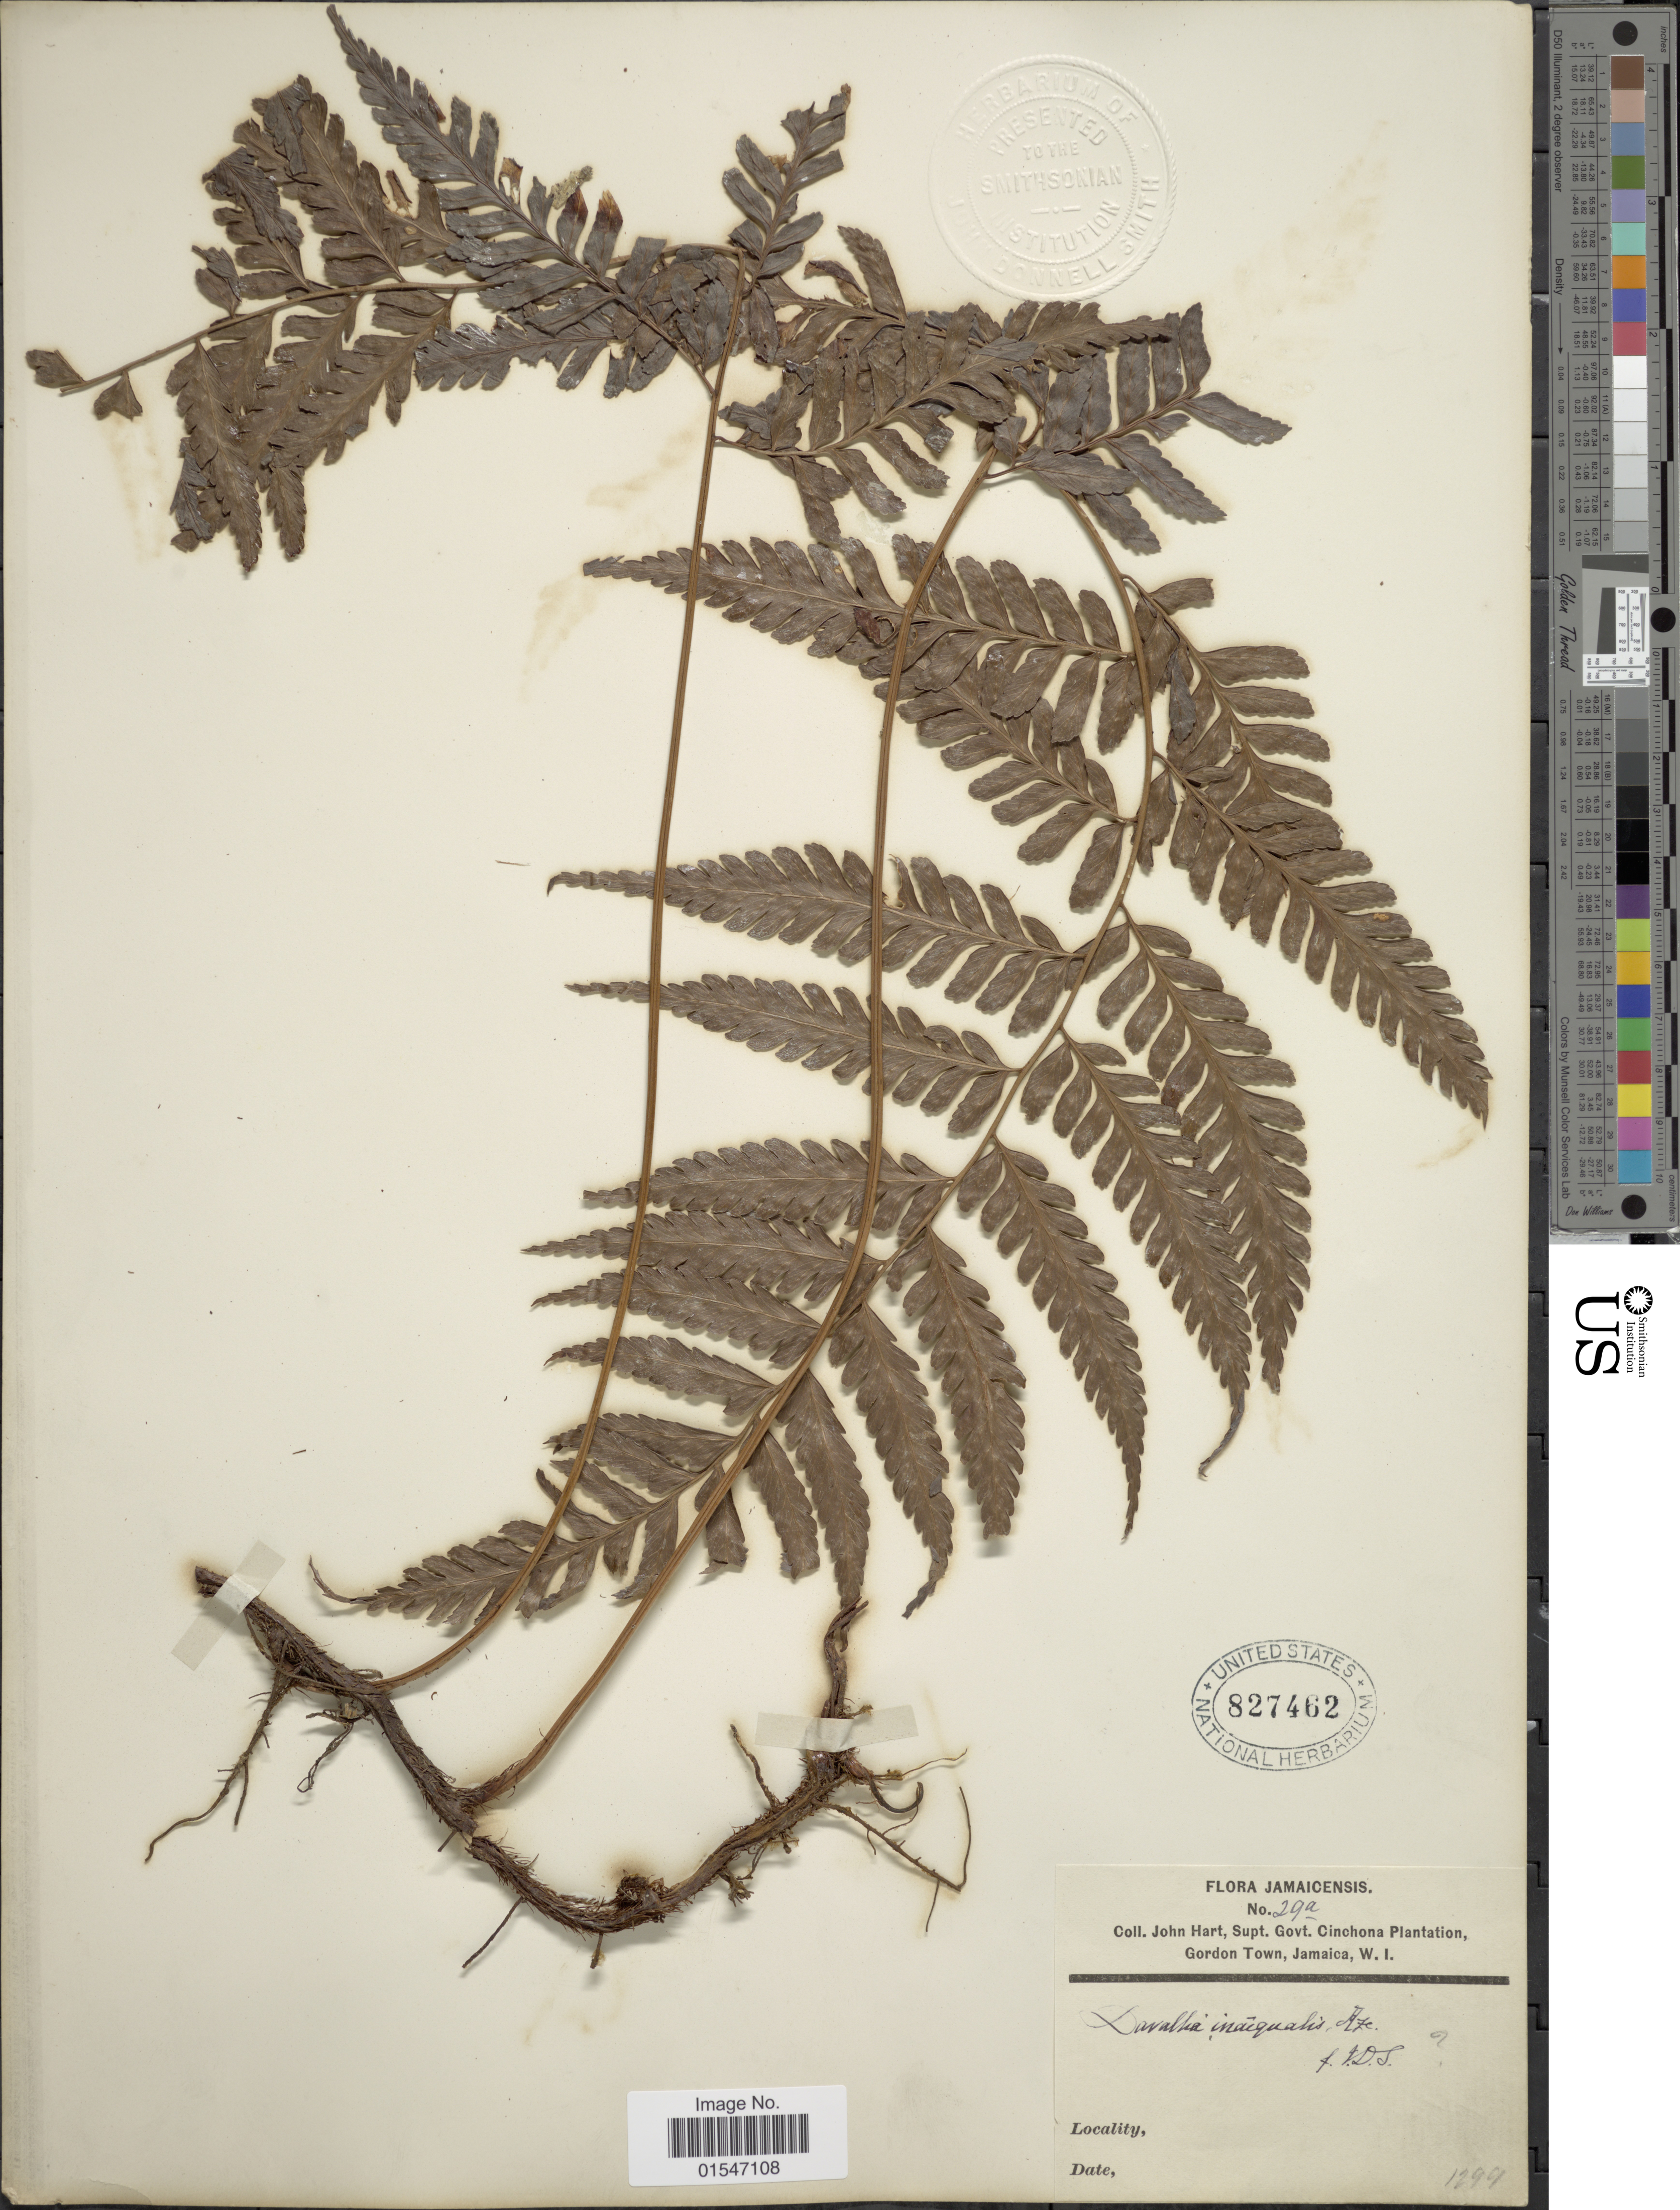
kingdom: Plantae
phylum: Tracheophyta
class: Polypodiopsida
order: Polypodiales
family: Dryopteridaceae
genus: Polybotrya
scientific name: Polybotrya osmundacea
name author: Humb. & Bonpl. ex Willd.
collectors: J. H. Hart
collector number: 29a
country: Jamaica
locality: Jamaicenses, Gordon Town, W. I.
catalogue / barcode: US 827462